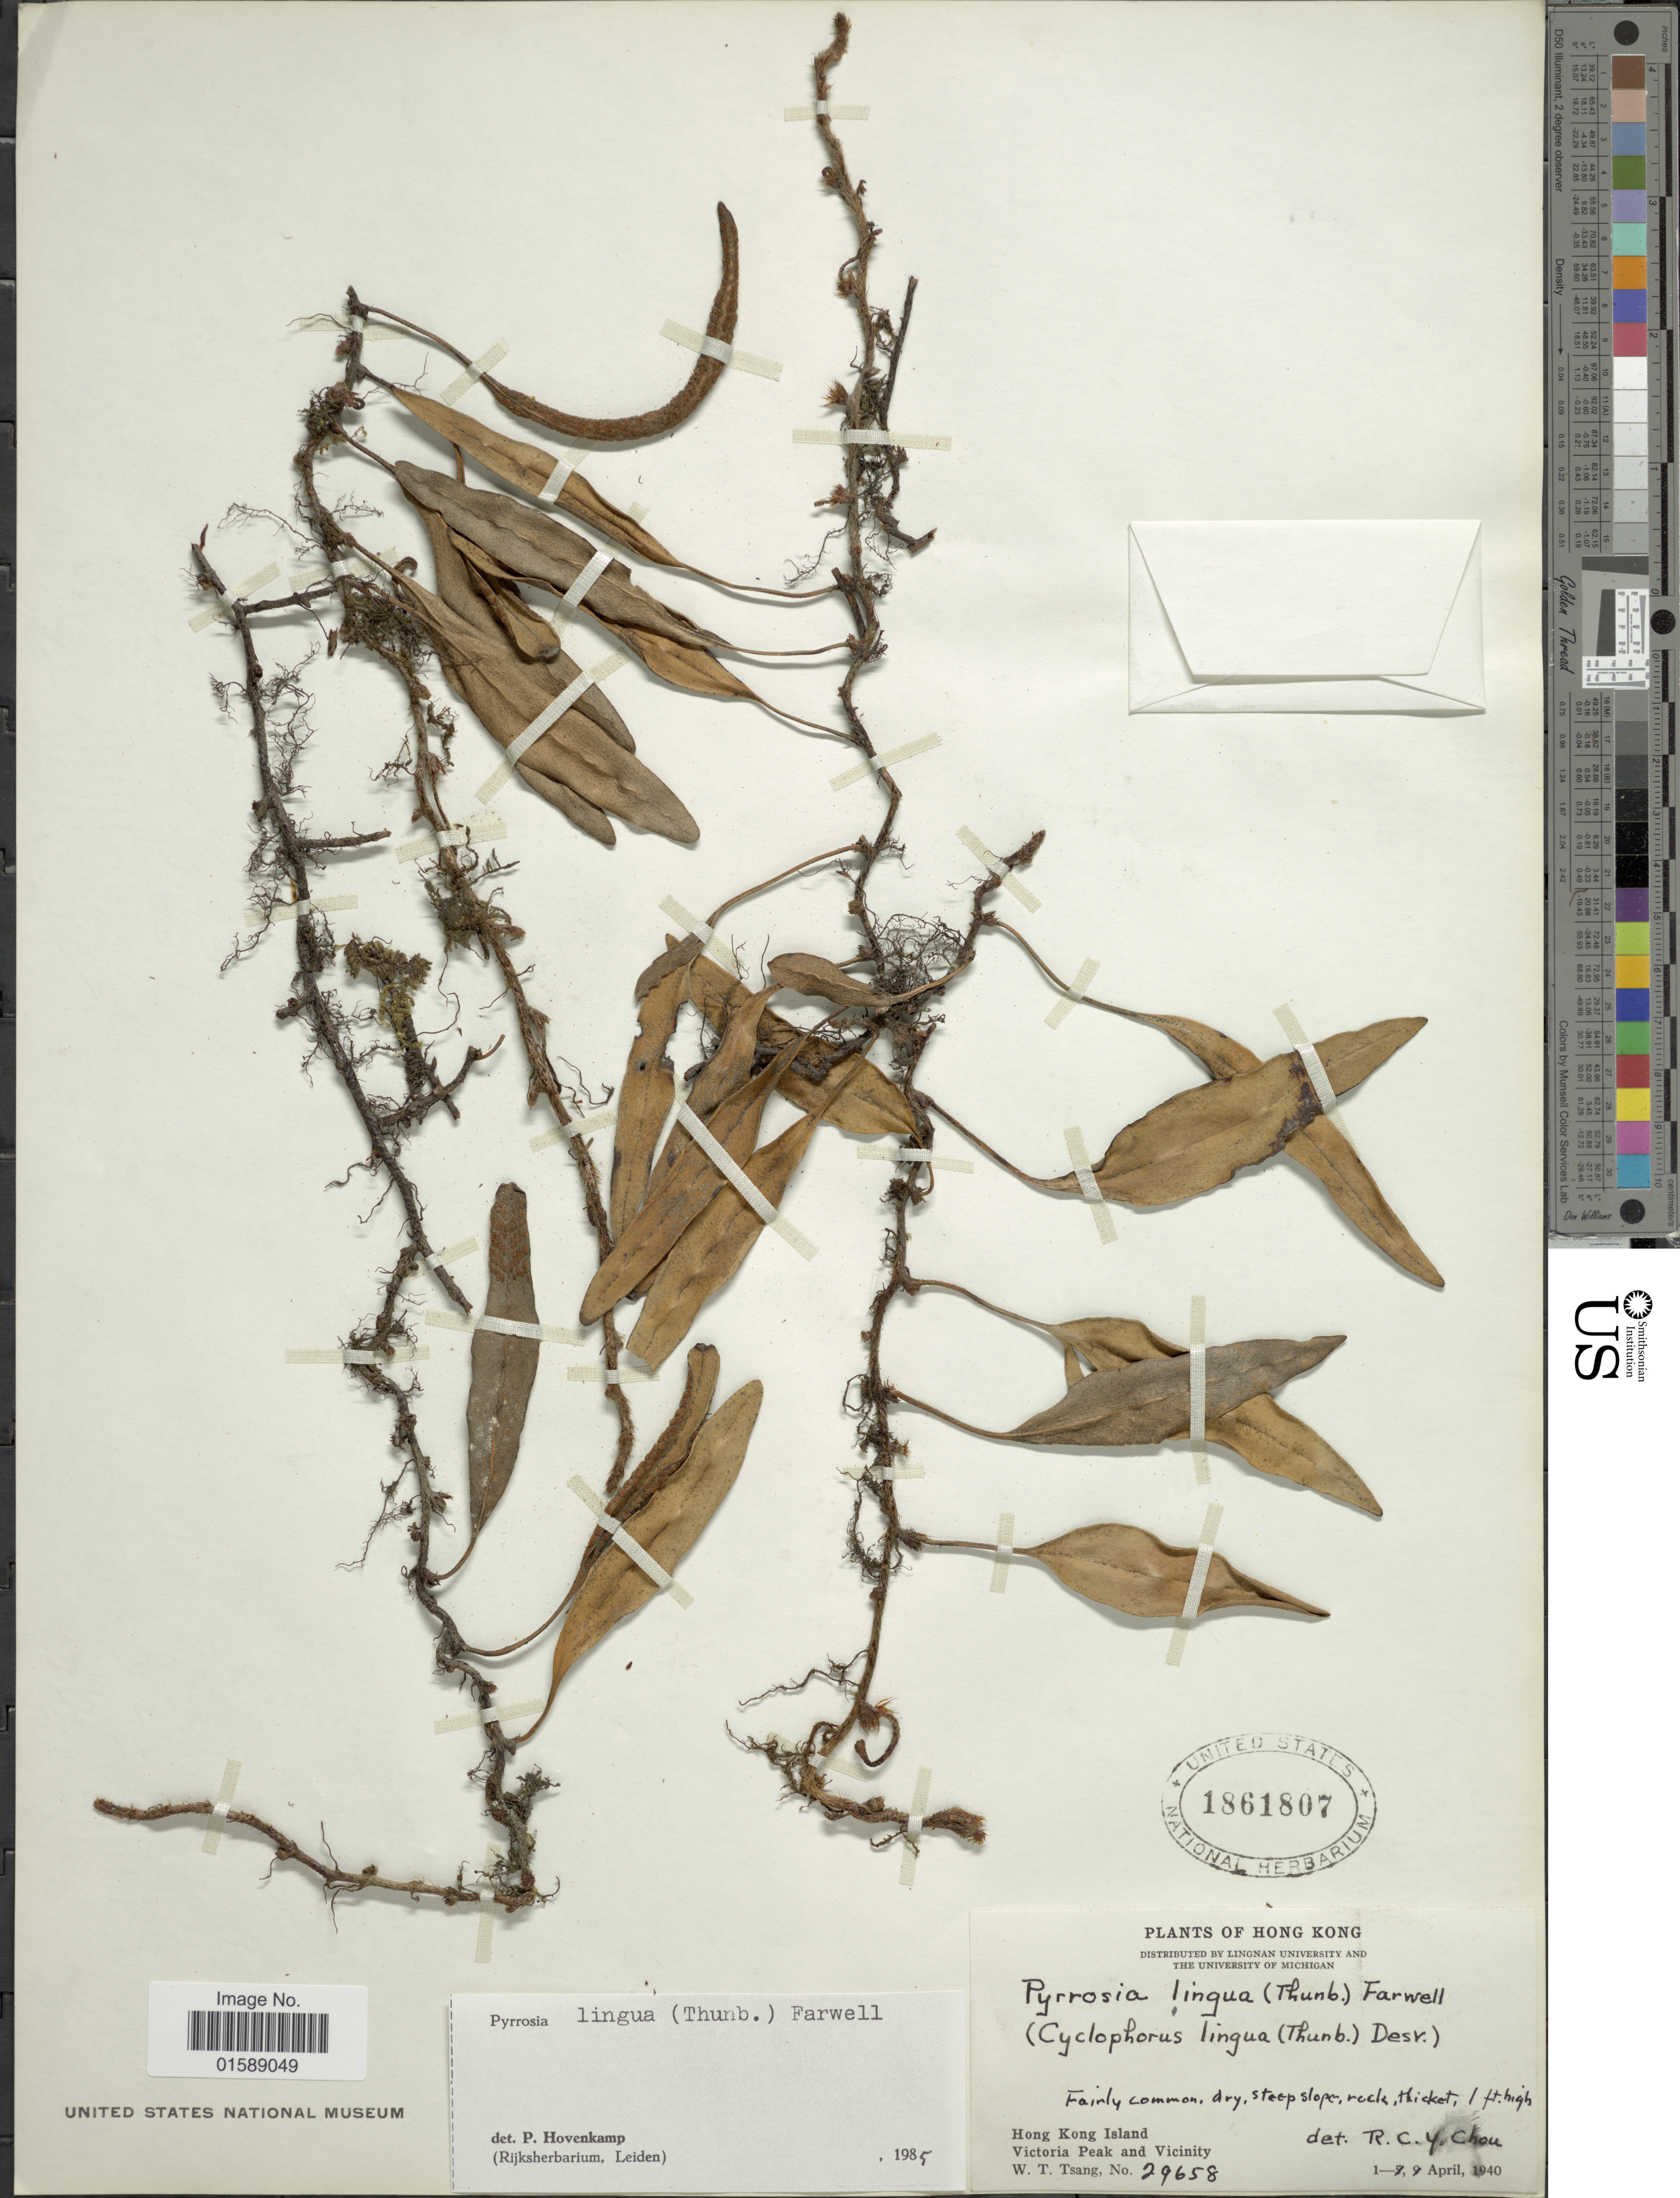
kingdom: Plantae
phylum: Tracheophyta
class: Polypodiopsida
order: Polypodiales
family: Polypodiaceae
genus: Pyrrosia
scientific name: Pyrrosia lingua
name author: (Thurb.) Farw.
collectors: W. T. Tsang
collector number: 29658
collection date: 1940-04-01/1940-04-11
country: China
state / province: Hong Kong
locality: Hong Kong Island. Victoria Peak and Vicinity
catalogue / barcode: US 1861807